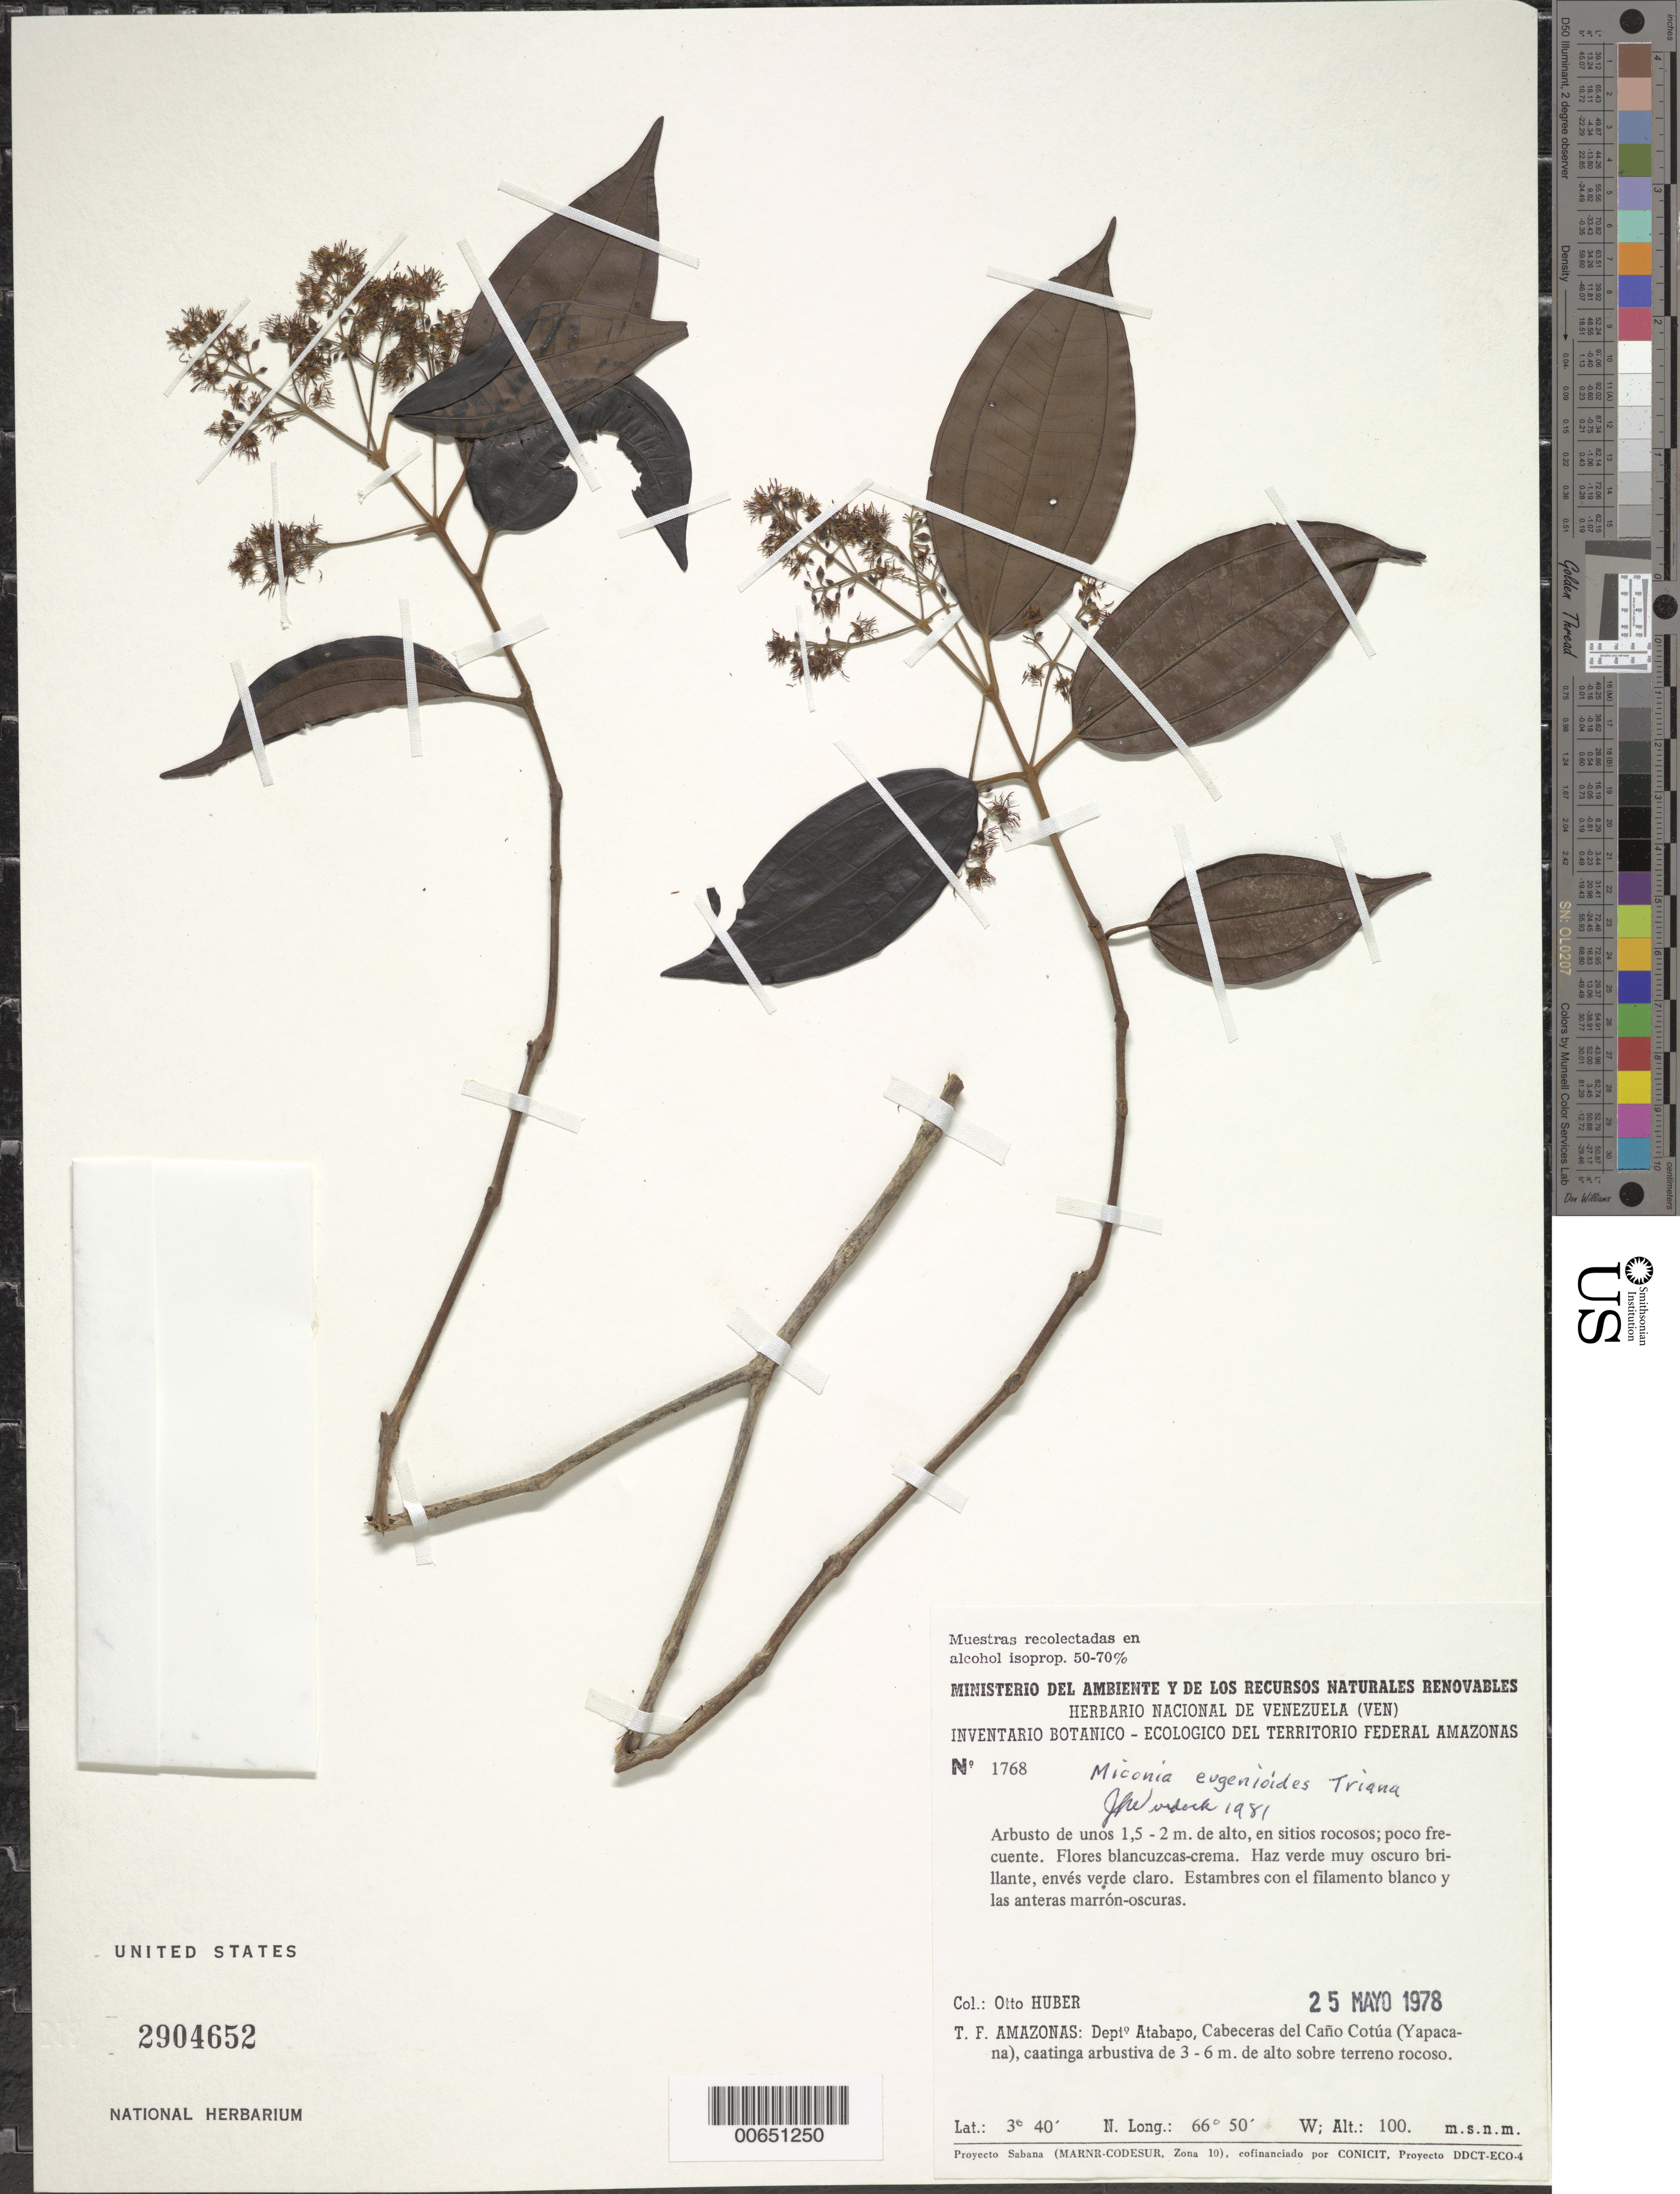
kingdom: Plantae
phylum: Tracheophyta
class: Magnoliopsida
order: Myrtales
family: Melastomataceae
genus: Miconia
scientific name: Miconia eugenioides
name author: Triana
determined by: Wurdack, John J., (US), US (UNITED STATES)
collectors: O. Huber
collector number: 1768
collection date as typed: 25-May-78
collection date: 1978-05-25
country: Venezuela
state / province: Amazonas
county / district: Atabapo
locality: Caño Cotúa (Yapacana)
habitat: Caatinga arbustiva de 3-6m de alt sobre terreno rocoso; sitios rocosos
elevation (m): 100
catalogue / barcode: US 2904652